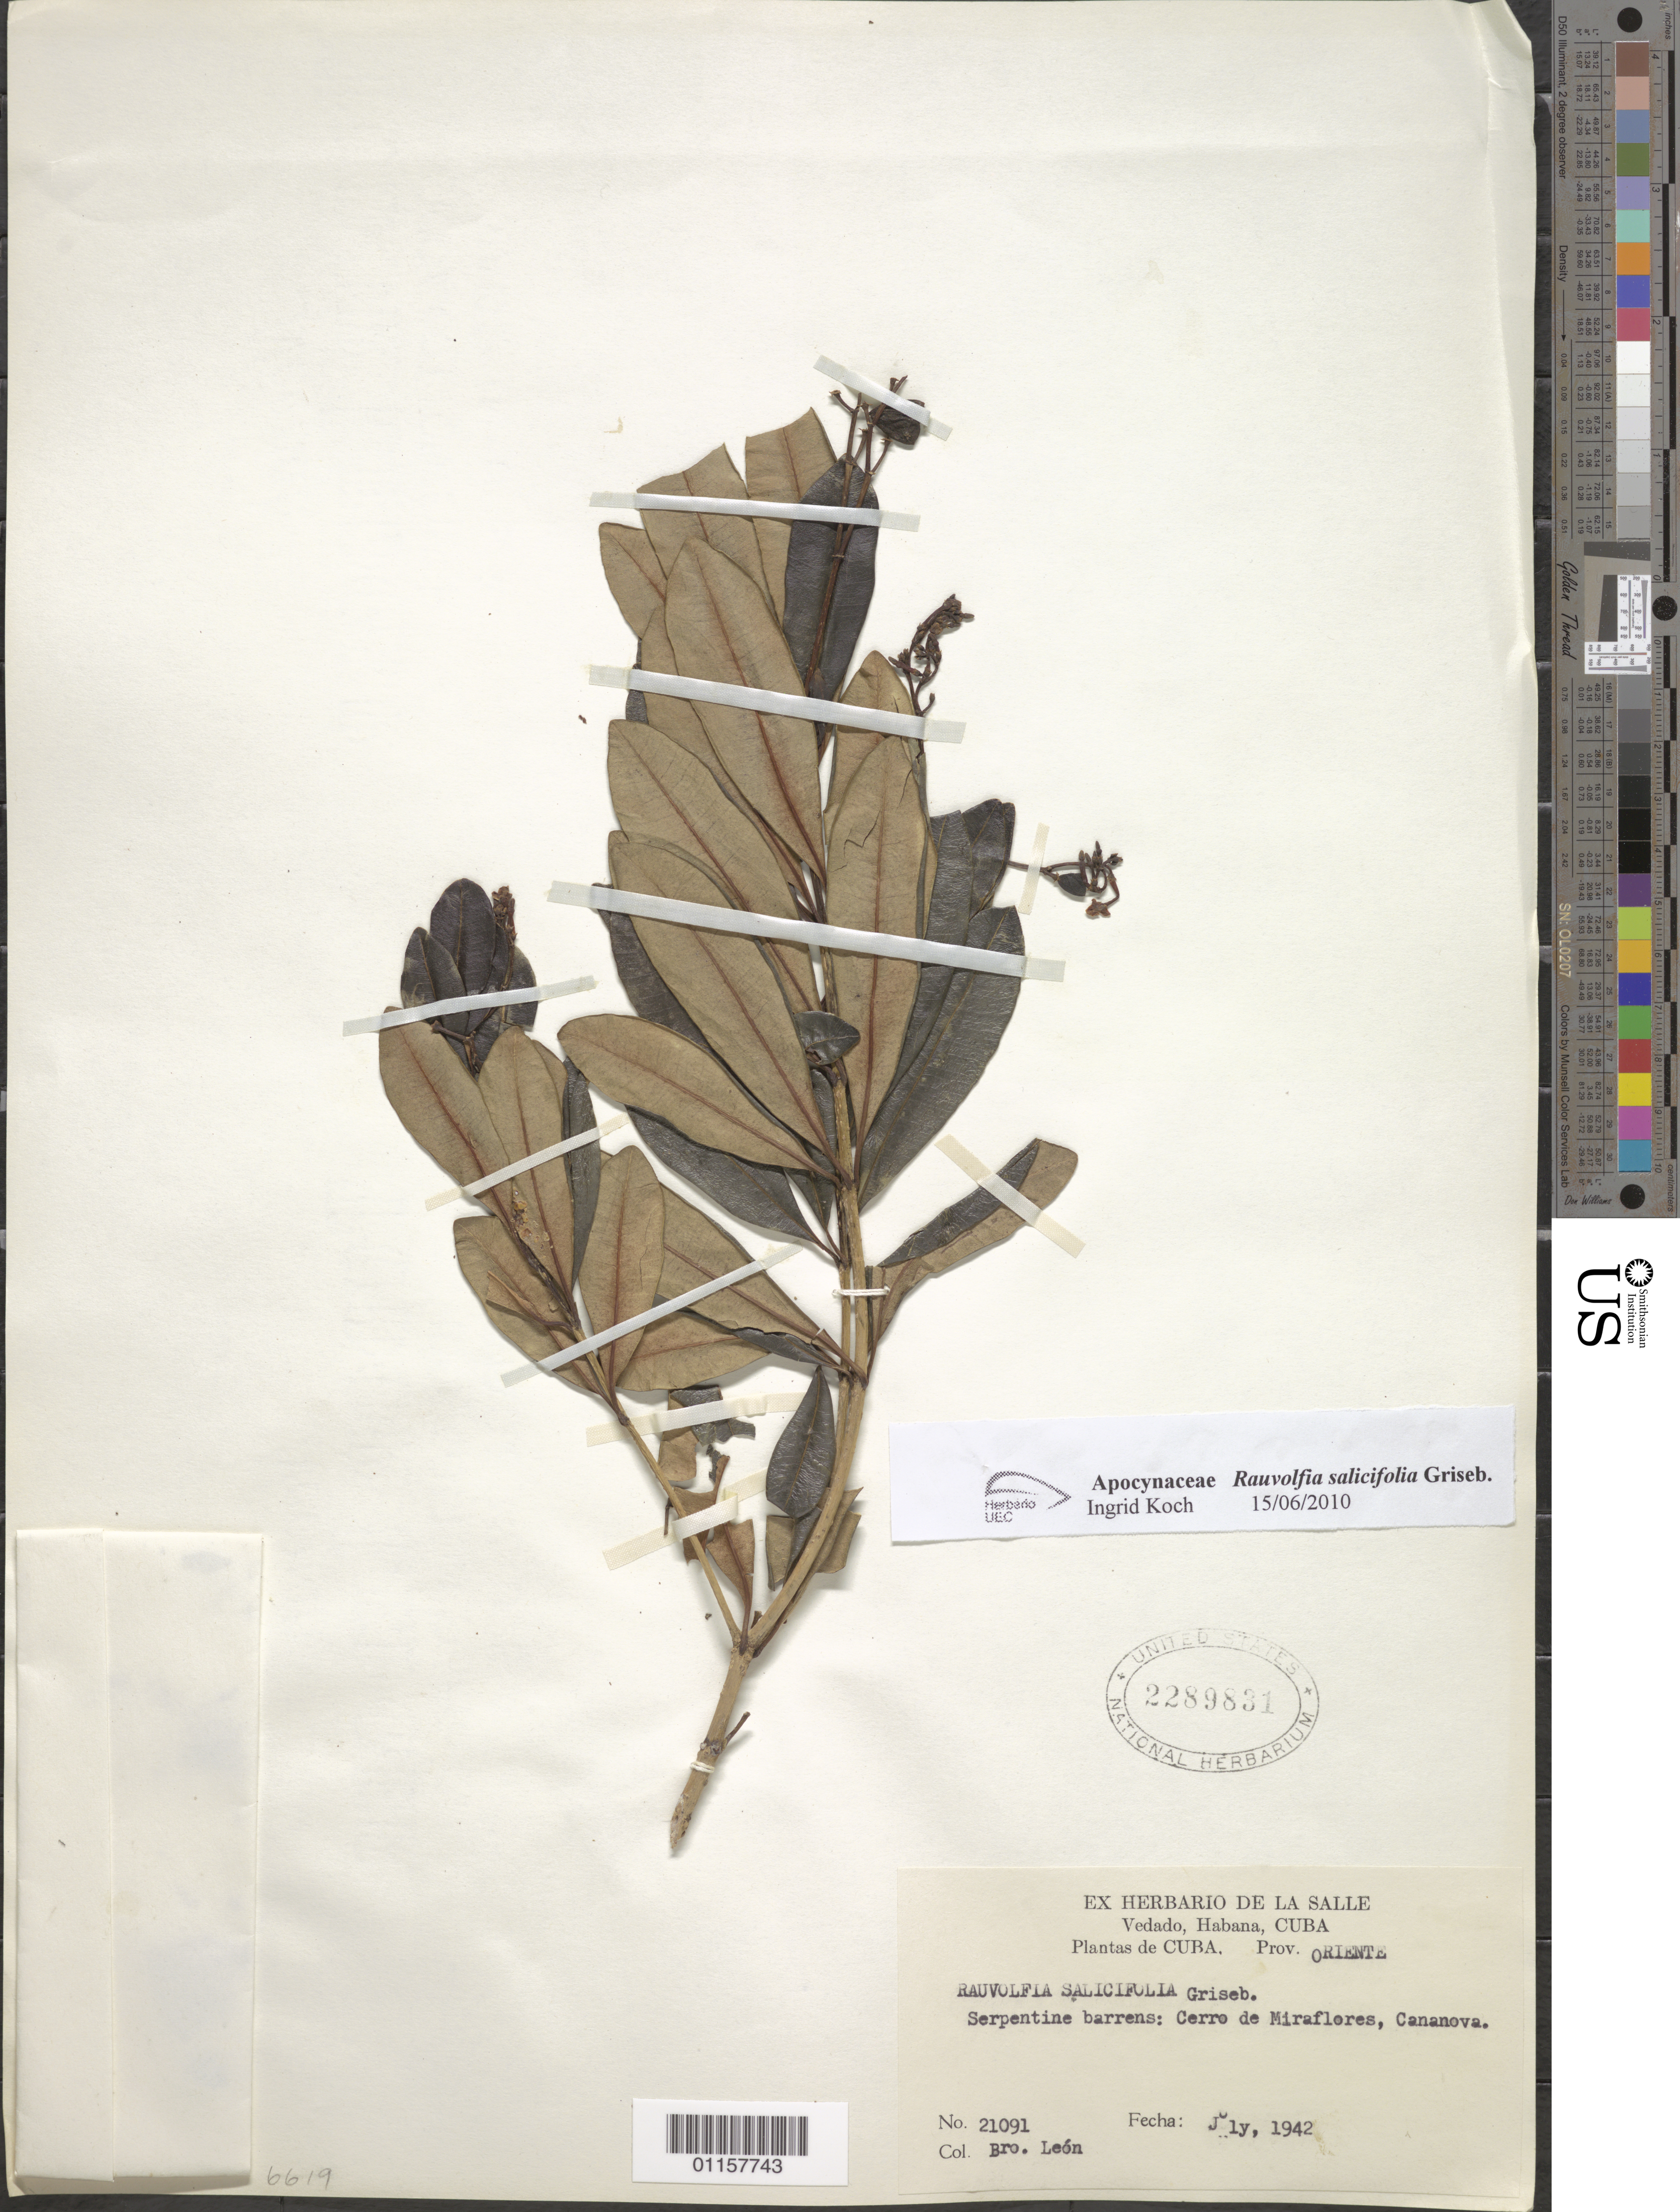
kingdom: Plantae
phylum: Tracheophyta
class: Magnoliopsida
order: Gentianales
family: Apocynaceae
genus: Rauvolfia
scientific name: Rauvolfia salicifolia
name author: Griseb.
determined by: Koch, I.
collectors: Bro. León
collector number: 21091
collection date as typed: Jul 1942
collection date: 1942-07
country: Cuba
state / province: Oriente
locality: Oriente Prov. Cerro de Miraflores, Cananova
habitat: Serpentine barrens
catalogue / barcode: US 2289831